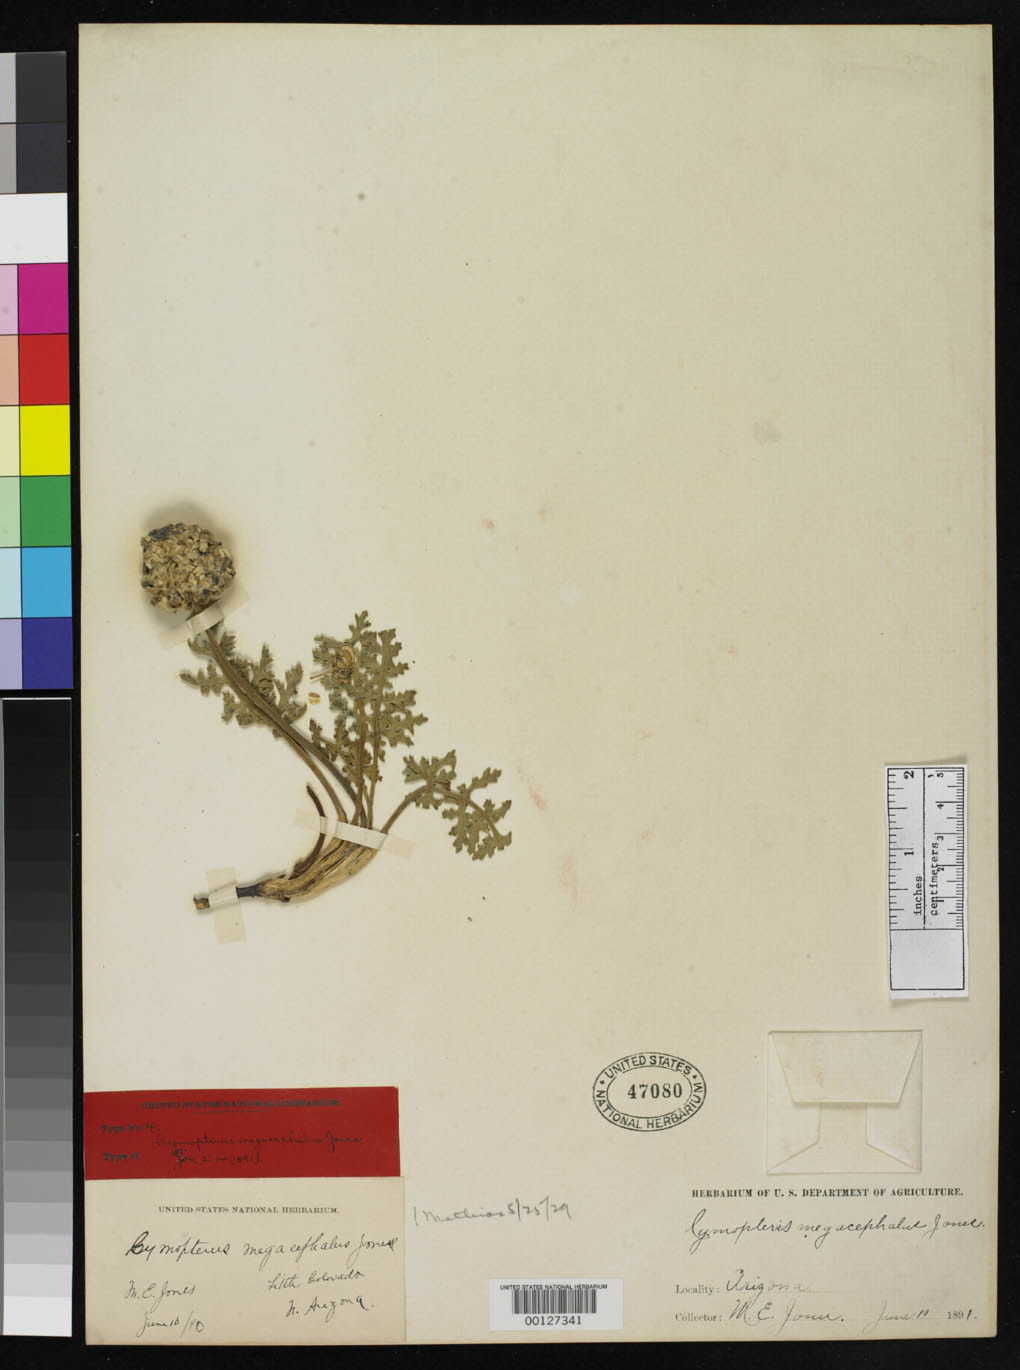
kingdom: Plantae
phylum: Tracheophyta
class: Magnoliopsida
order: Apiales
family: Apiaceae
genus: Cymopterus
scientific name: Cymopterus megacephalus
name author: M.E. Jones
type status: Isolectotype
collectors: M. E. Jones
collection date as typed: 10 Jun 1890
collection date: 1890-06-10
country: United States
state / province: Arizona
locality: South of Little Colorado River.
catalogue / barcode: US 47080